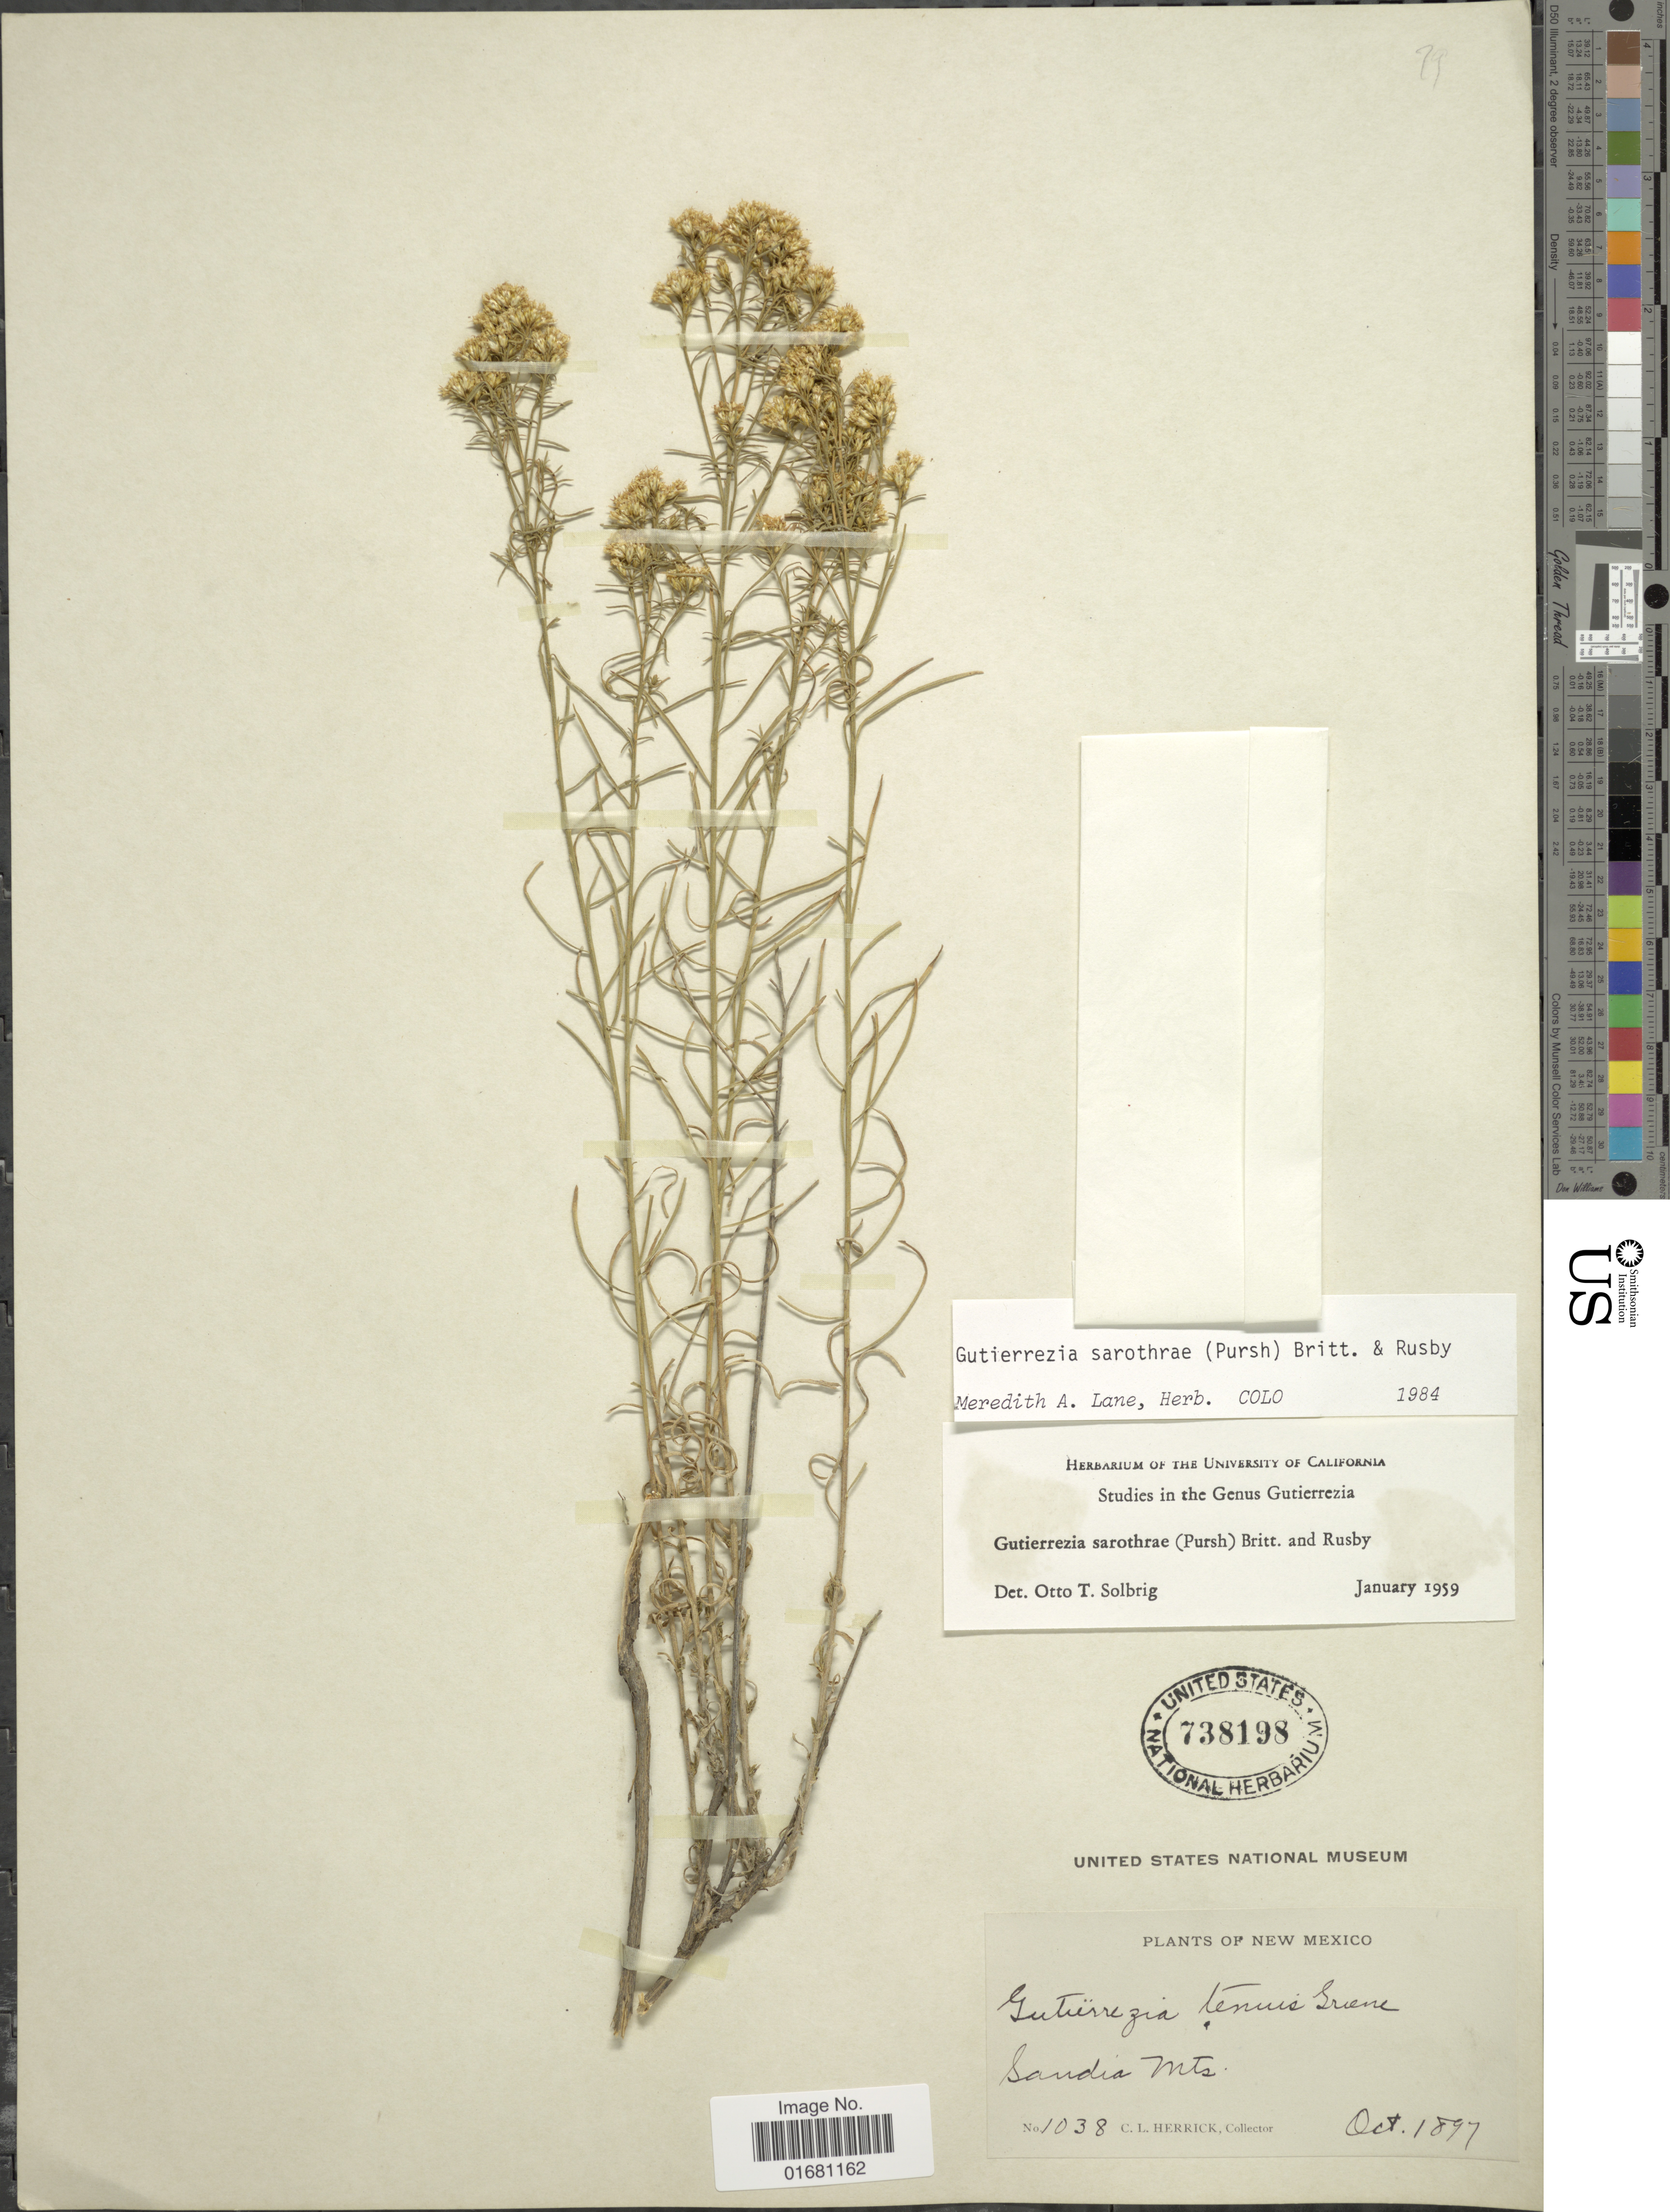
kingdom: Plantae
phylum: Tracheophyta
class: Magnoliopsida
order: Asterales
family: Asteraceae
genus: Gutierrezia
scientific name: Gutierrezia sarothrae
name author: (Pursh) Britton & Rusby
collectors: C. Herrick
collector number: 1038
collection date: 1897-10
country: United States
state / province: New Mexico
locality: Sandia Mts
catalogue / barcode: US 738189